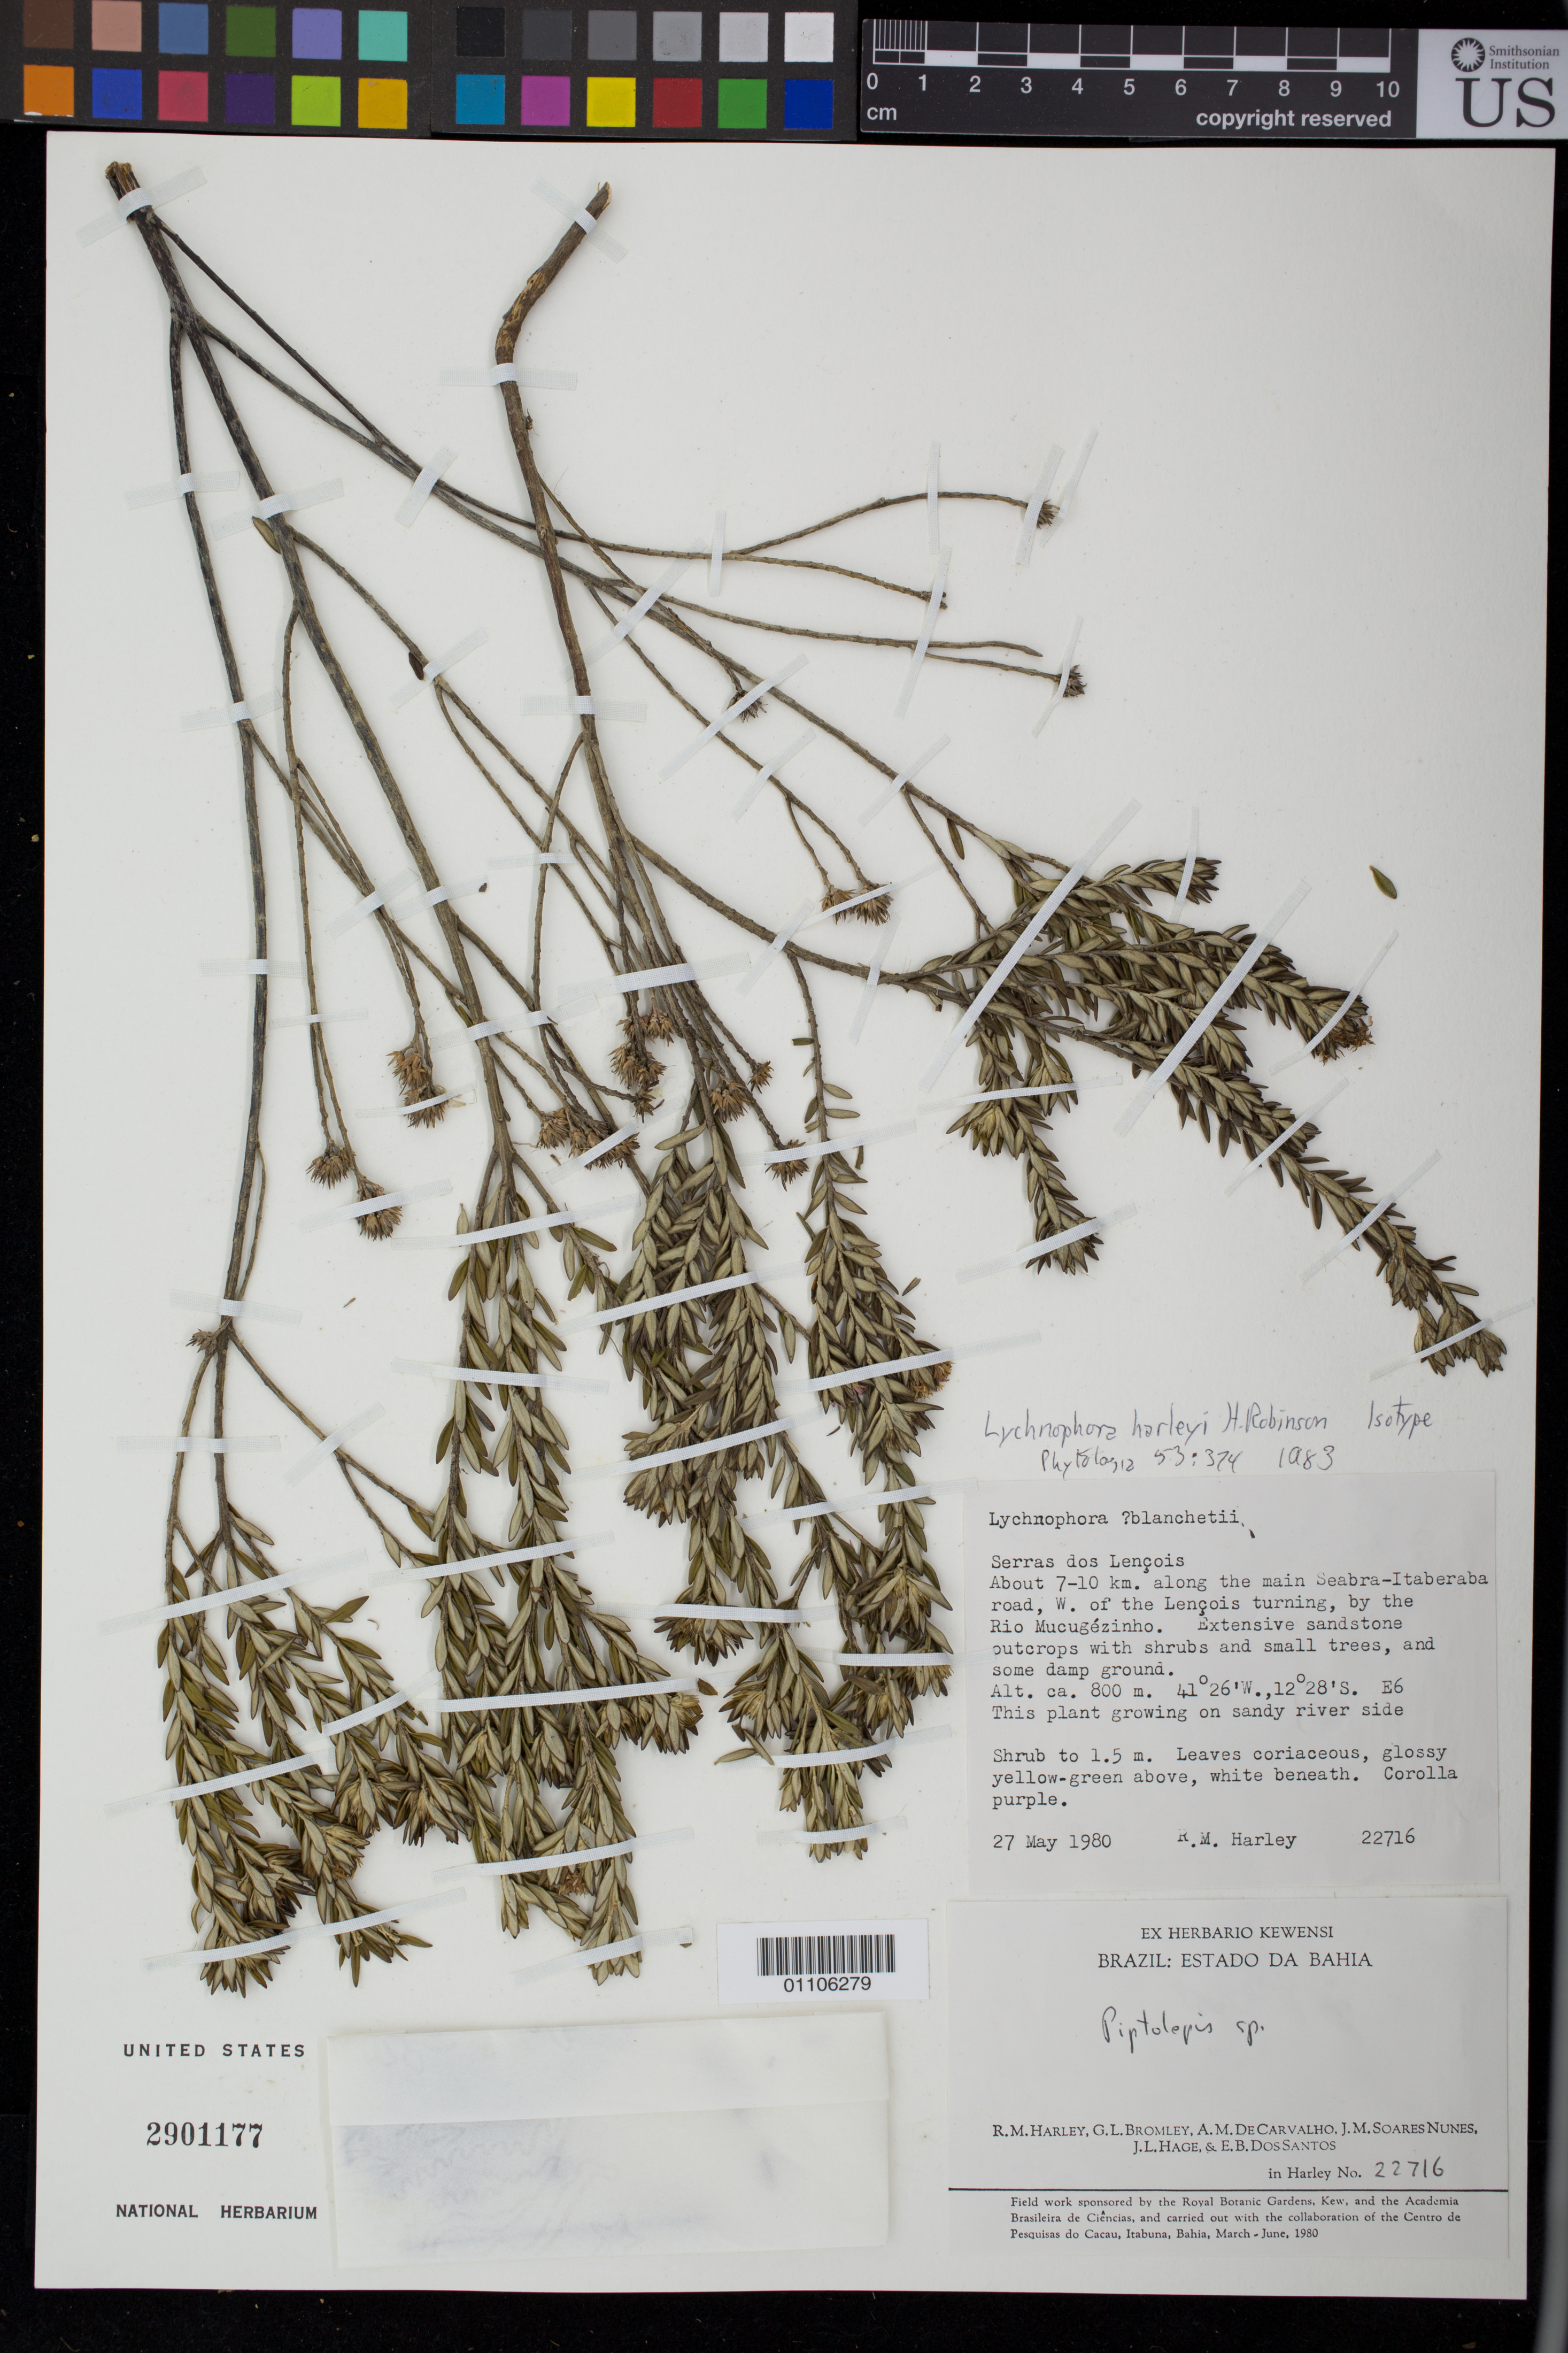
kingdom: Plantae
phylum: Tracheophyta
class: Magnoliopsida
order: Asterales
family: Asteraceae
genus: Lychnophora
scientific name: Lychnophora harleyi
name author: H. Rob.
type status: Isotype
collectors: R. M. Harley, G. L. Bromley, A. M. Carvalho, J. M. Nunes, J. L. Hage & E. B. Santos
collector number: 22716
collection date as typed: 27 May 1980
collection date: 1980-05-27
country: Brazil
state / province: Bahia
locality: Serras dos Lencois. About 7-10 km along the main Seabra-Itaberaba road, W of the Lencois turning, by the Rio Mucugézinho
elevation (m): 800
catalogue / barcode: US 2901177